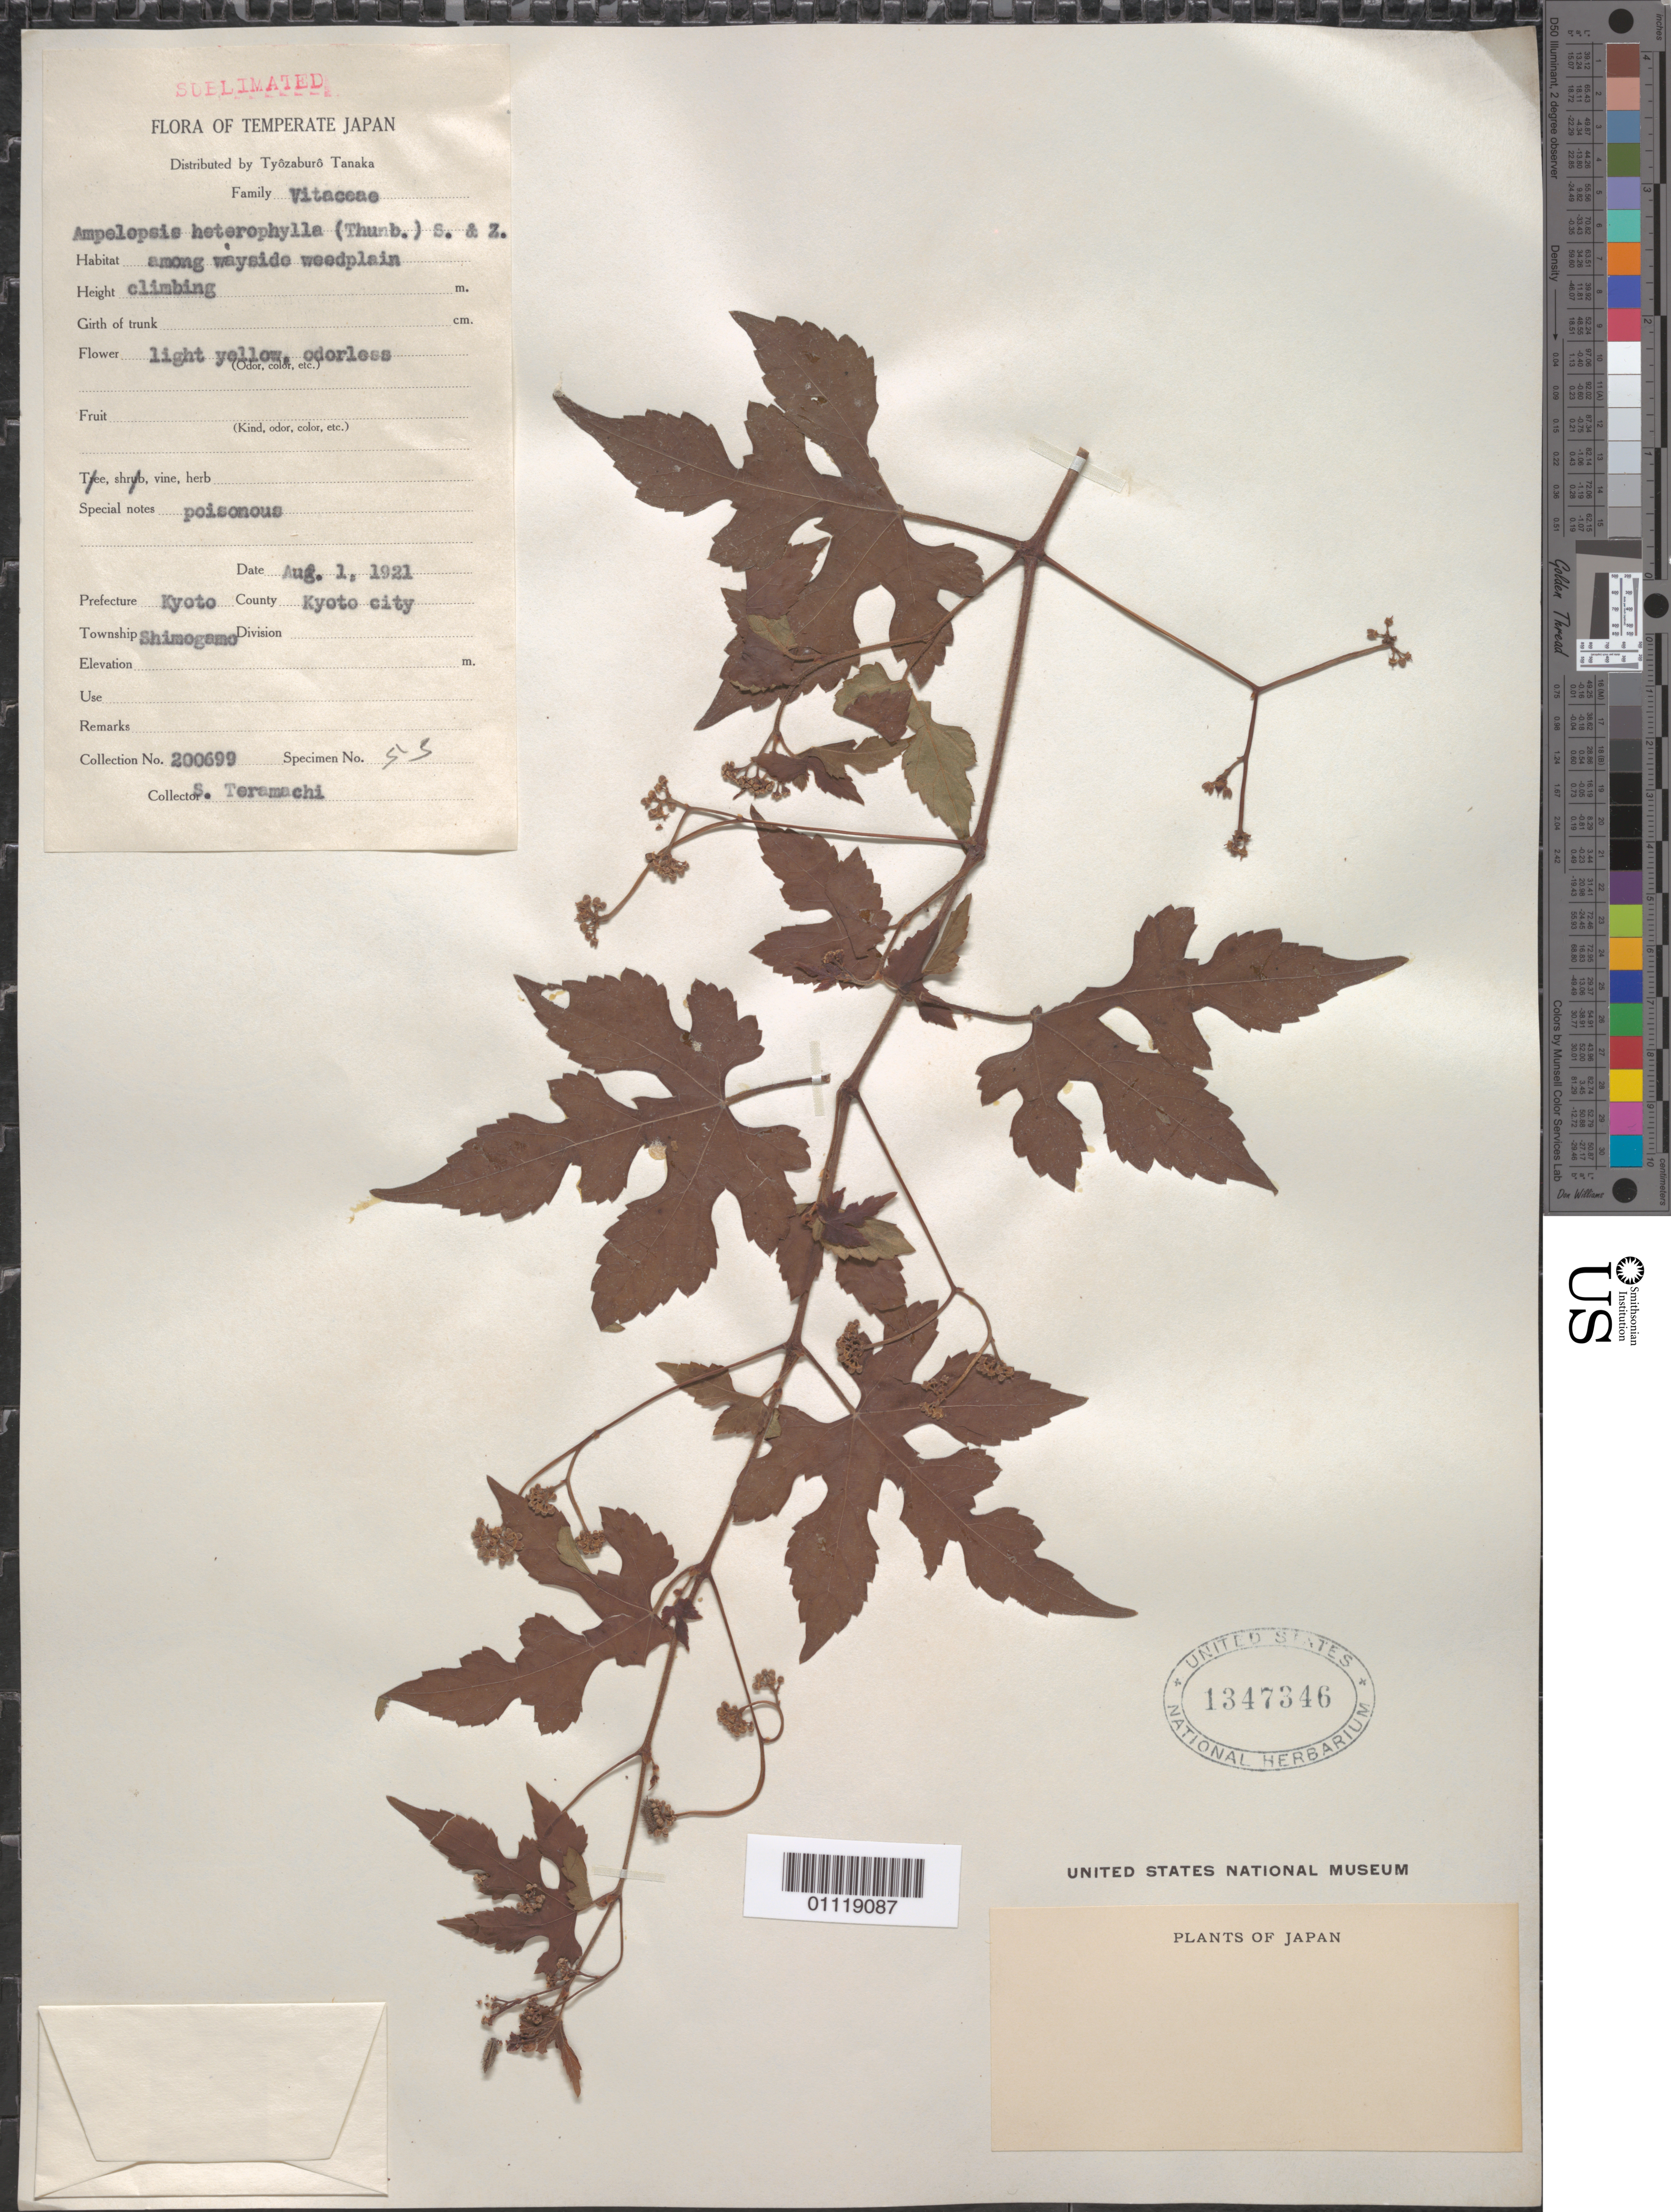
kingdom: Plantae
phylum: Tracheophyta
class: Magnoliopsida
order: Vitales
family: Vitaceae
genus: Ampelopsis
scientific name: Ampelopsis glandulosa var. heterophylla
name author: (Thunb.) Momiy.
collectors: T. Tanaka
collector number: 200699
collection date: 1921-08-01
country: Japan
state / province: Kyoto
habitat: Among wayside weedplain, climbing.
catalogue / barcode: US 1347346